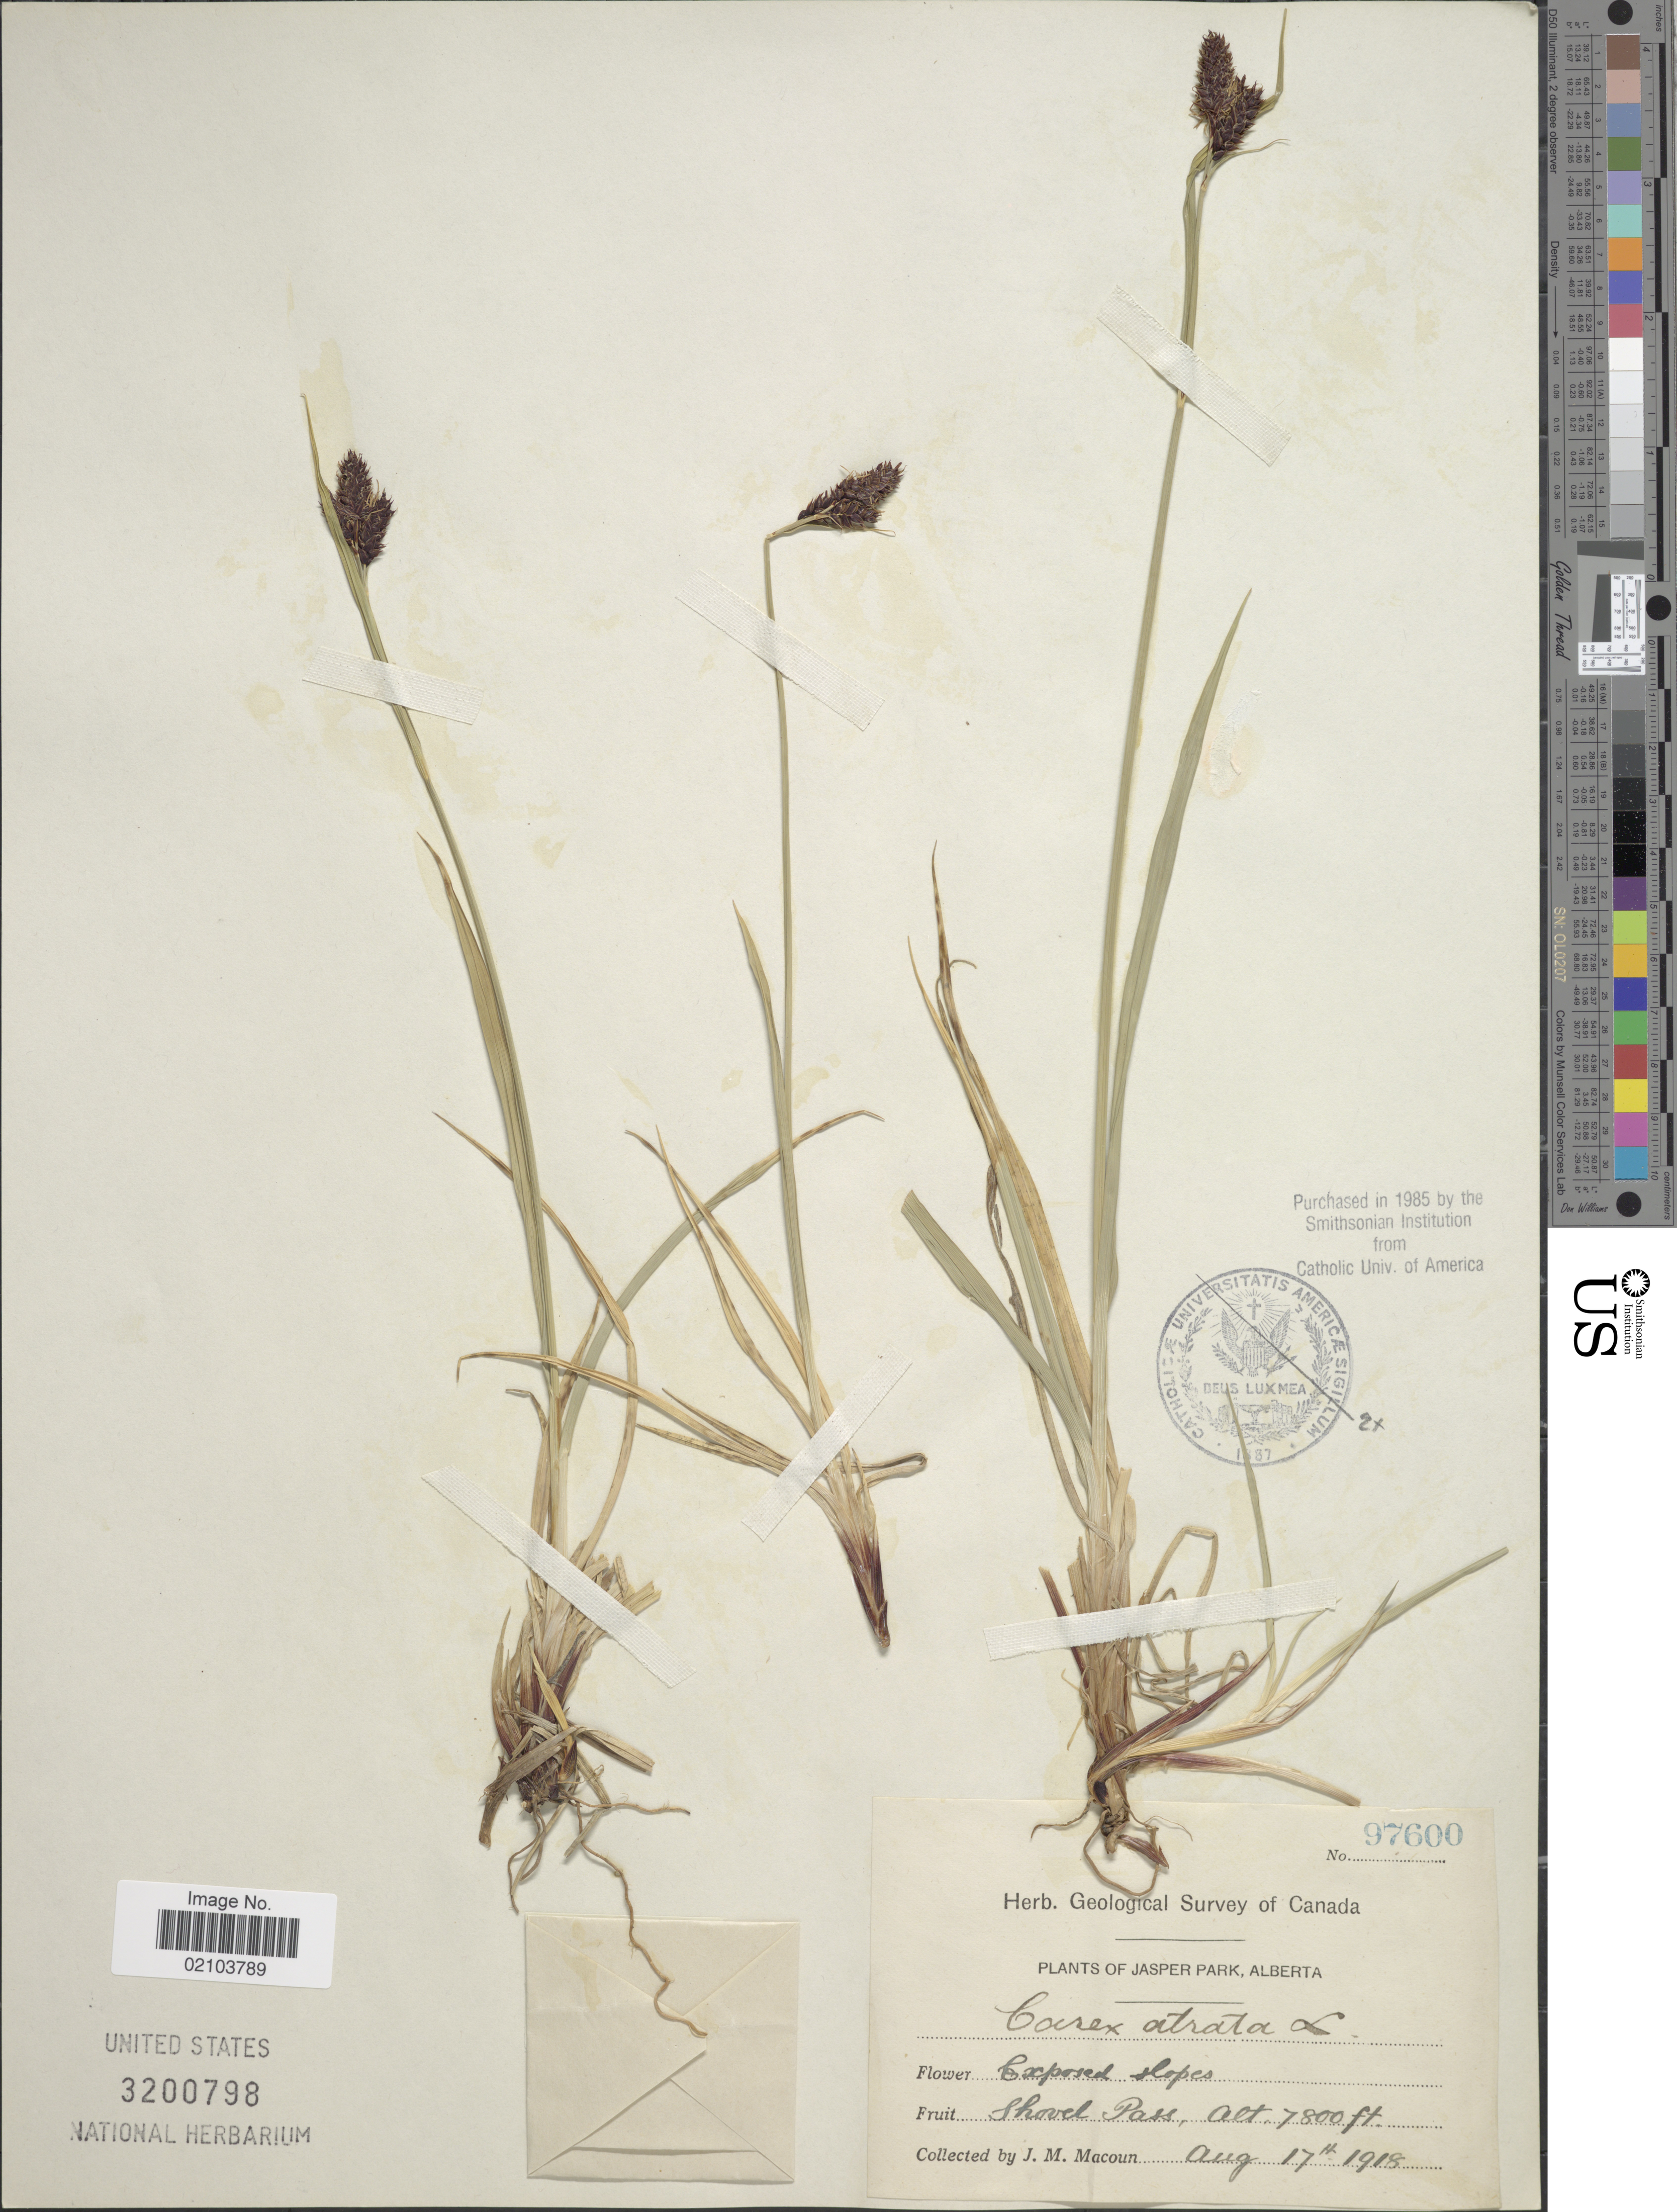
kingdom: Plantae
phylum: Tracheophyta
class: Liliopsida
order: Poales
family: Cyperaceae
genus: Carex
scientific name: Carex atrata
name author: L.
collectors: J. M. Macoun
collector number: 97600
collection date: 1918-08-17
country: Canada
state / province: Alberta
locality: Jasper Park. Shovel Pass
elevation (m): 2377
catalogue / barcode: US 3200798